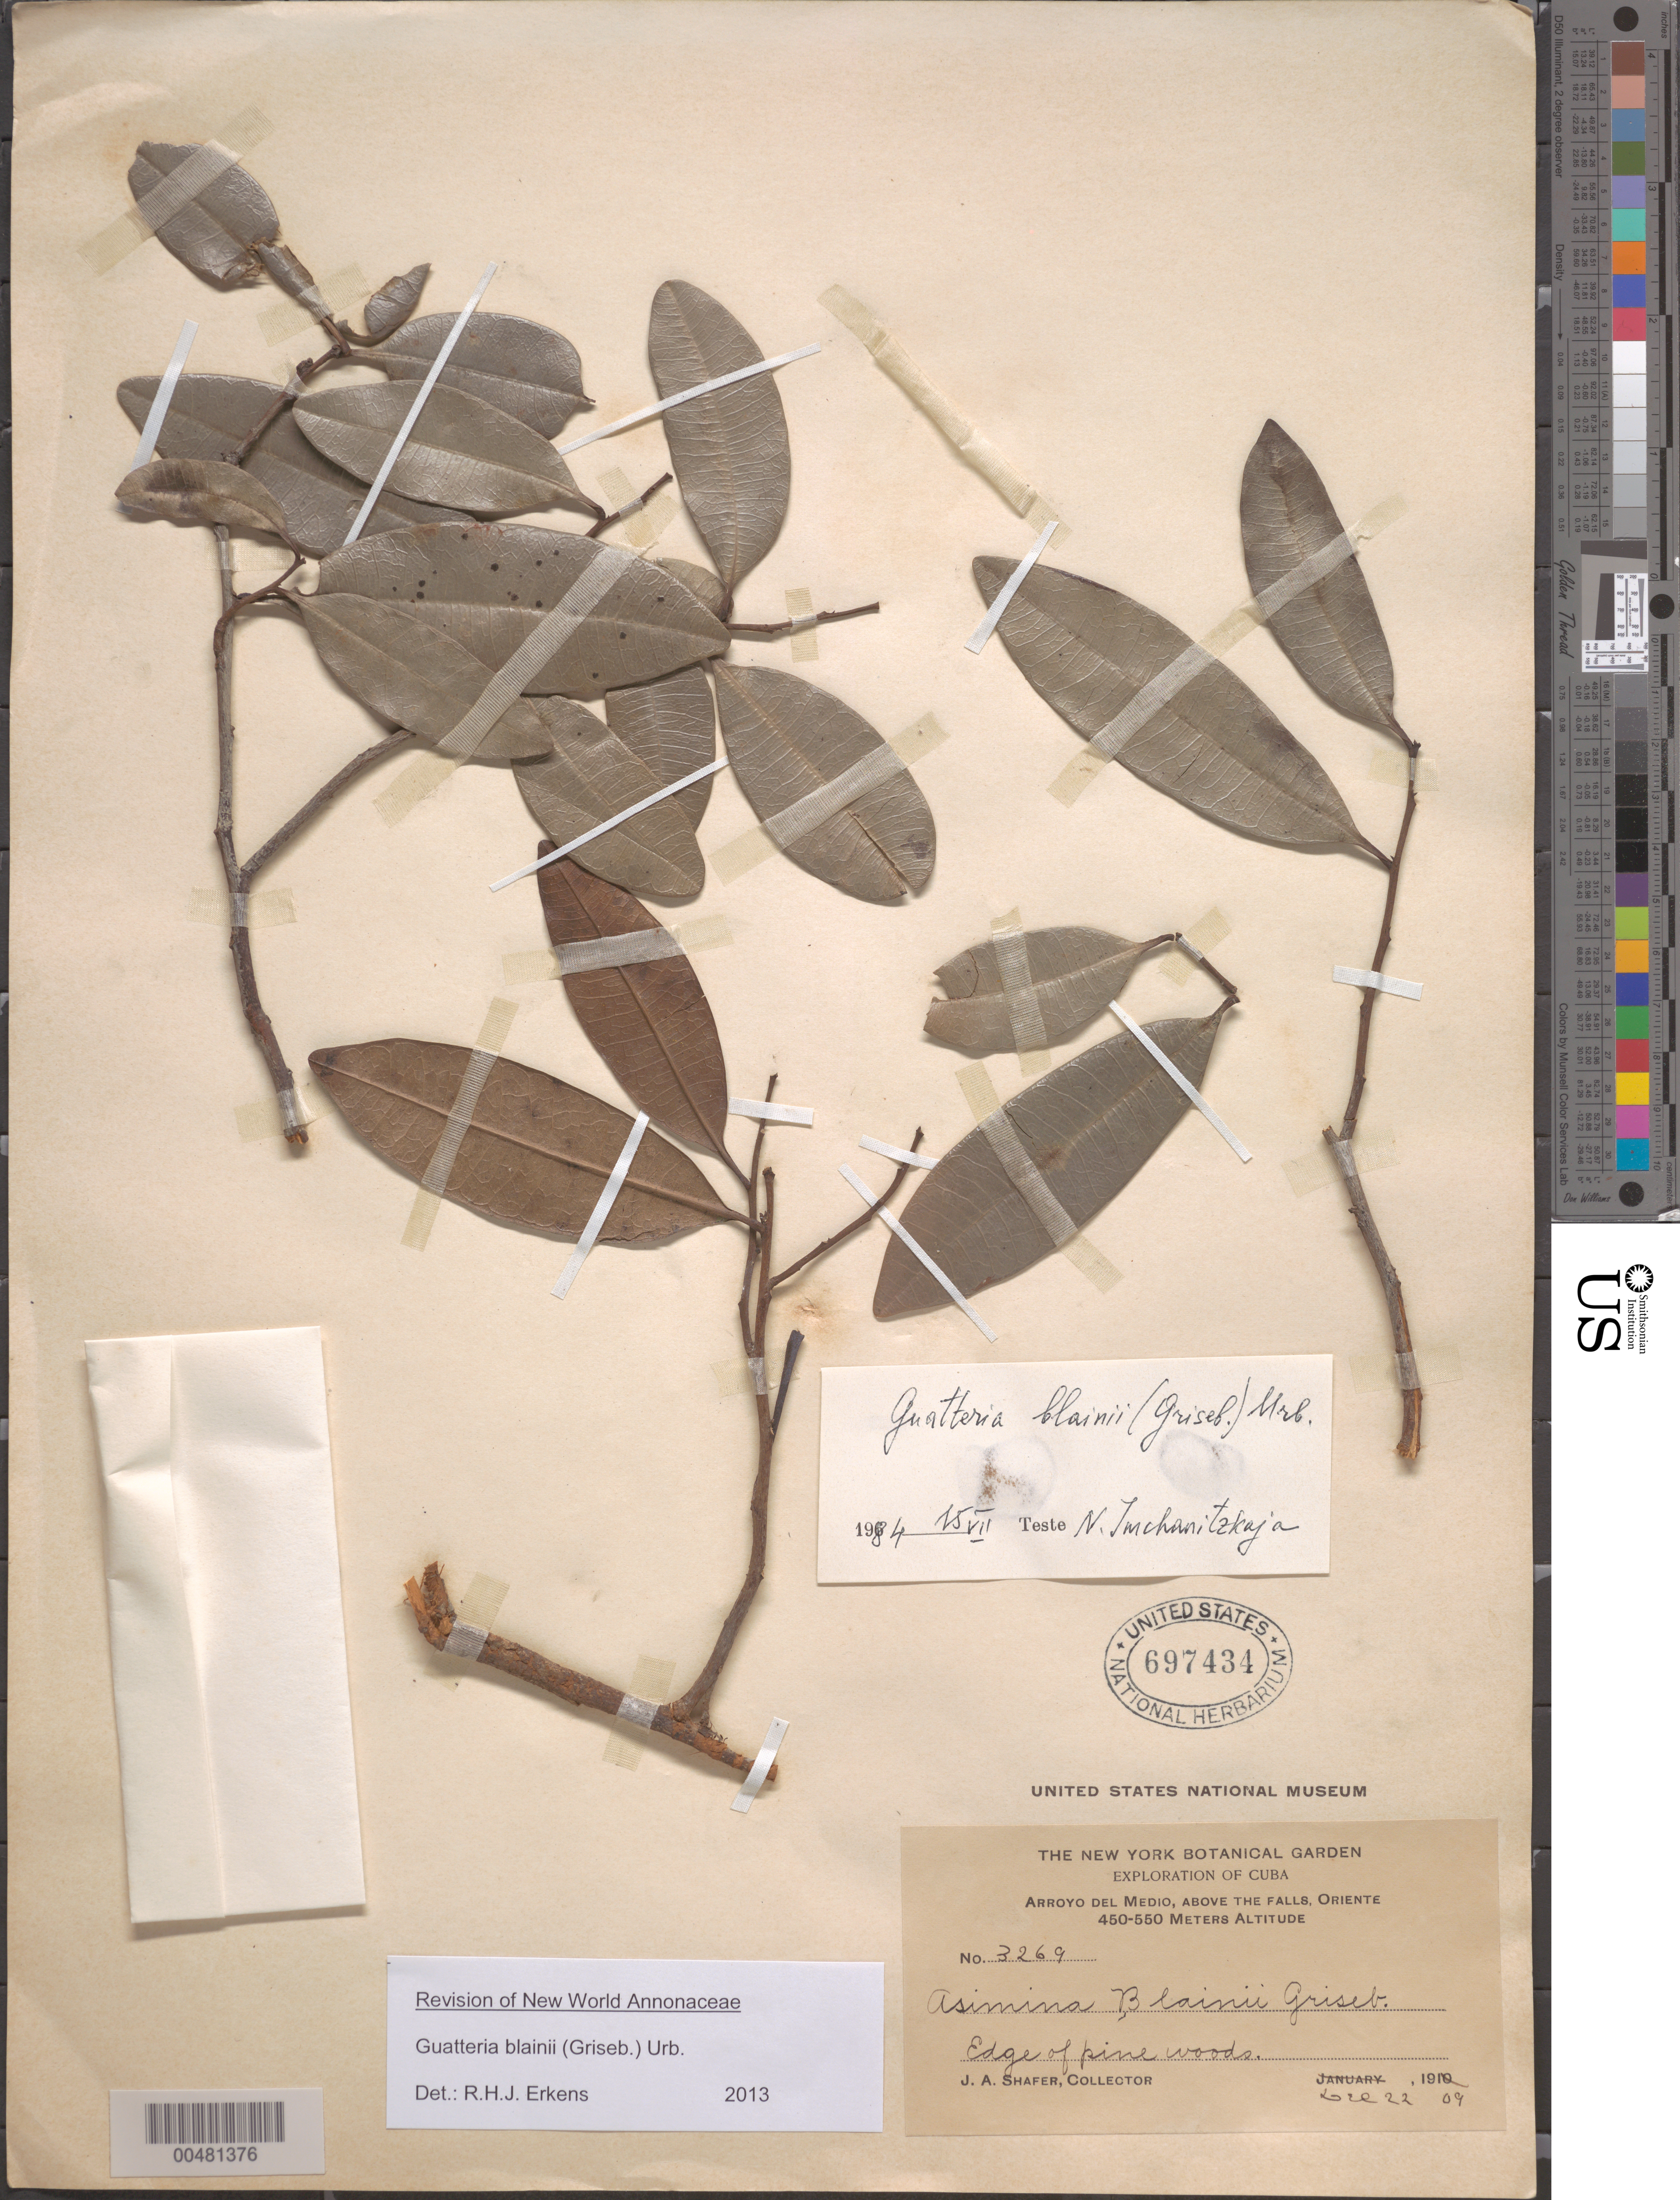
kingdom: Plantae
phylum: Tracheophyta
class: Magnoliopsida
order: Magnoliales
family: Annonaceae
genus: Guatteria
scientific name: Guatteria blainii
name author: (Griseb.) Urb.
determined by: Erkens, R. H. J.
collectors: J. A. Shafer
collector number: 3269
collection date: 1909-12-22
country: Cuba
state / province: Holguín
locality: Arroyo del Medio, above the Falls, Oriente.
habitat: Edge of pine woods.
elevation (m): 450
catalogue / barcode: US 697434